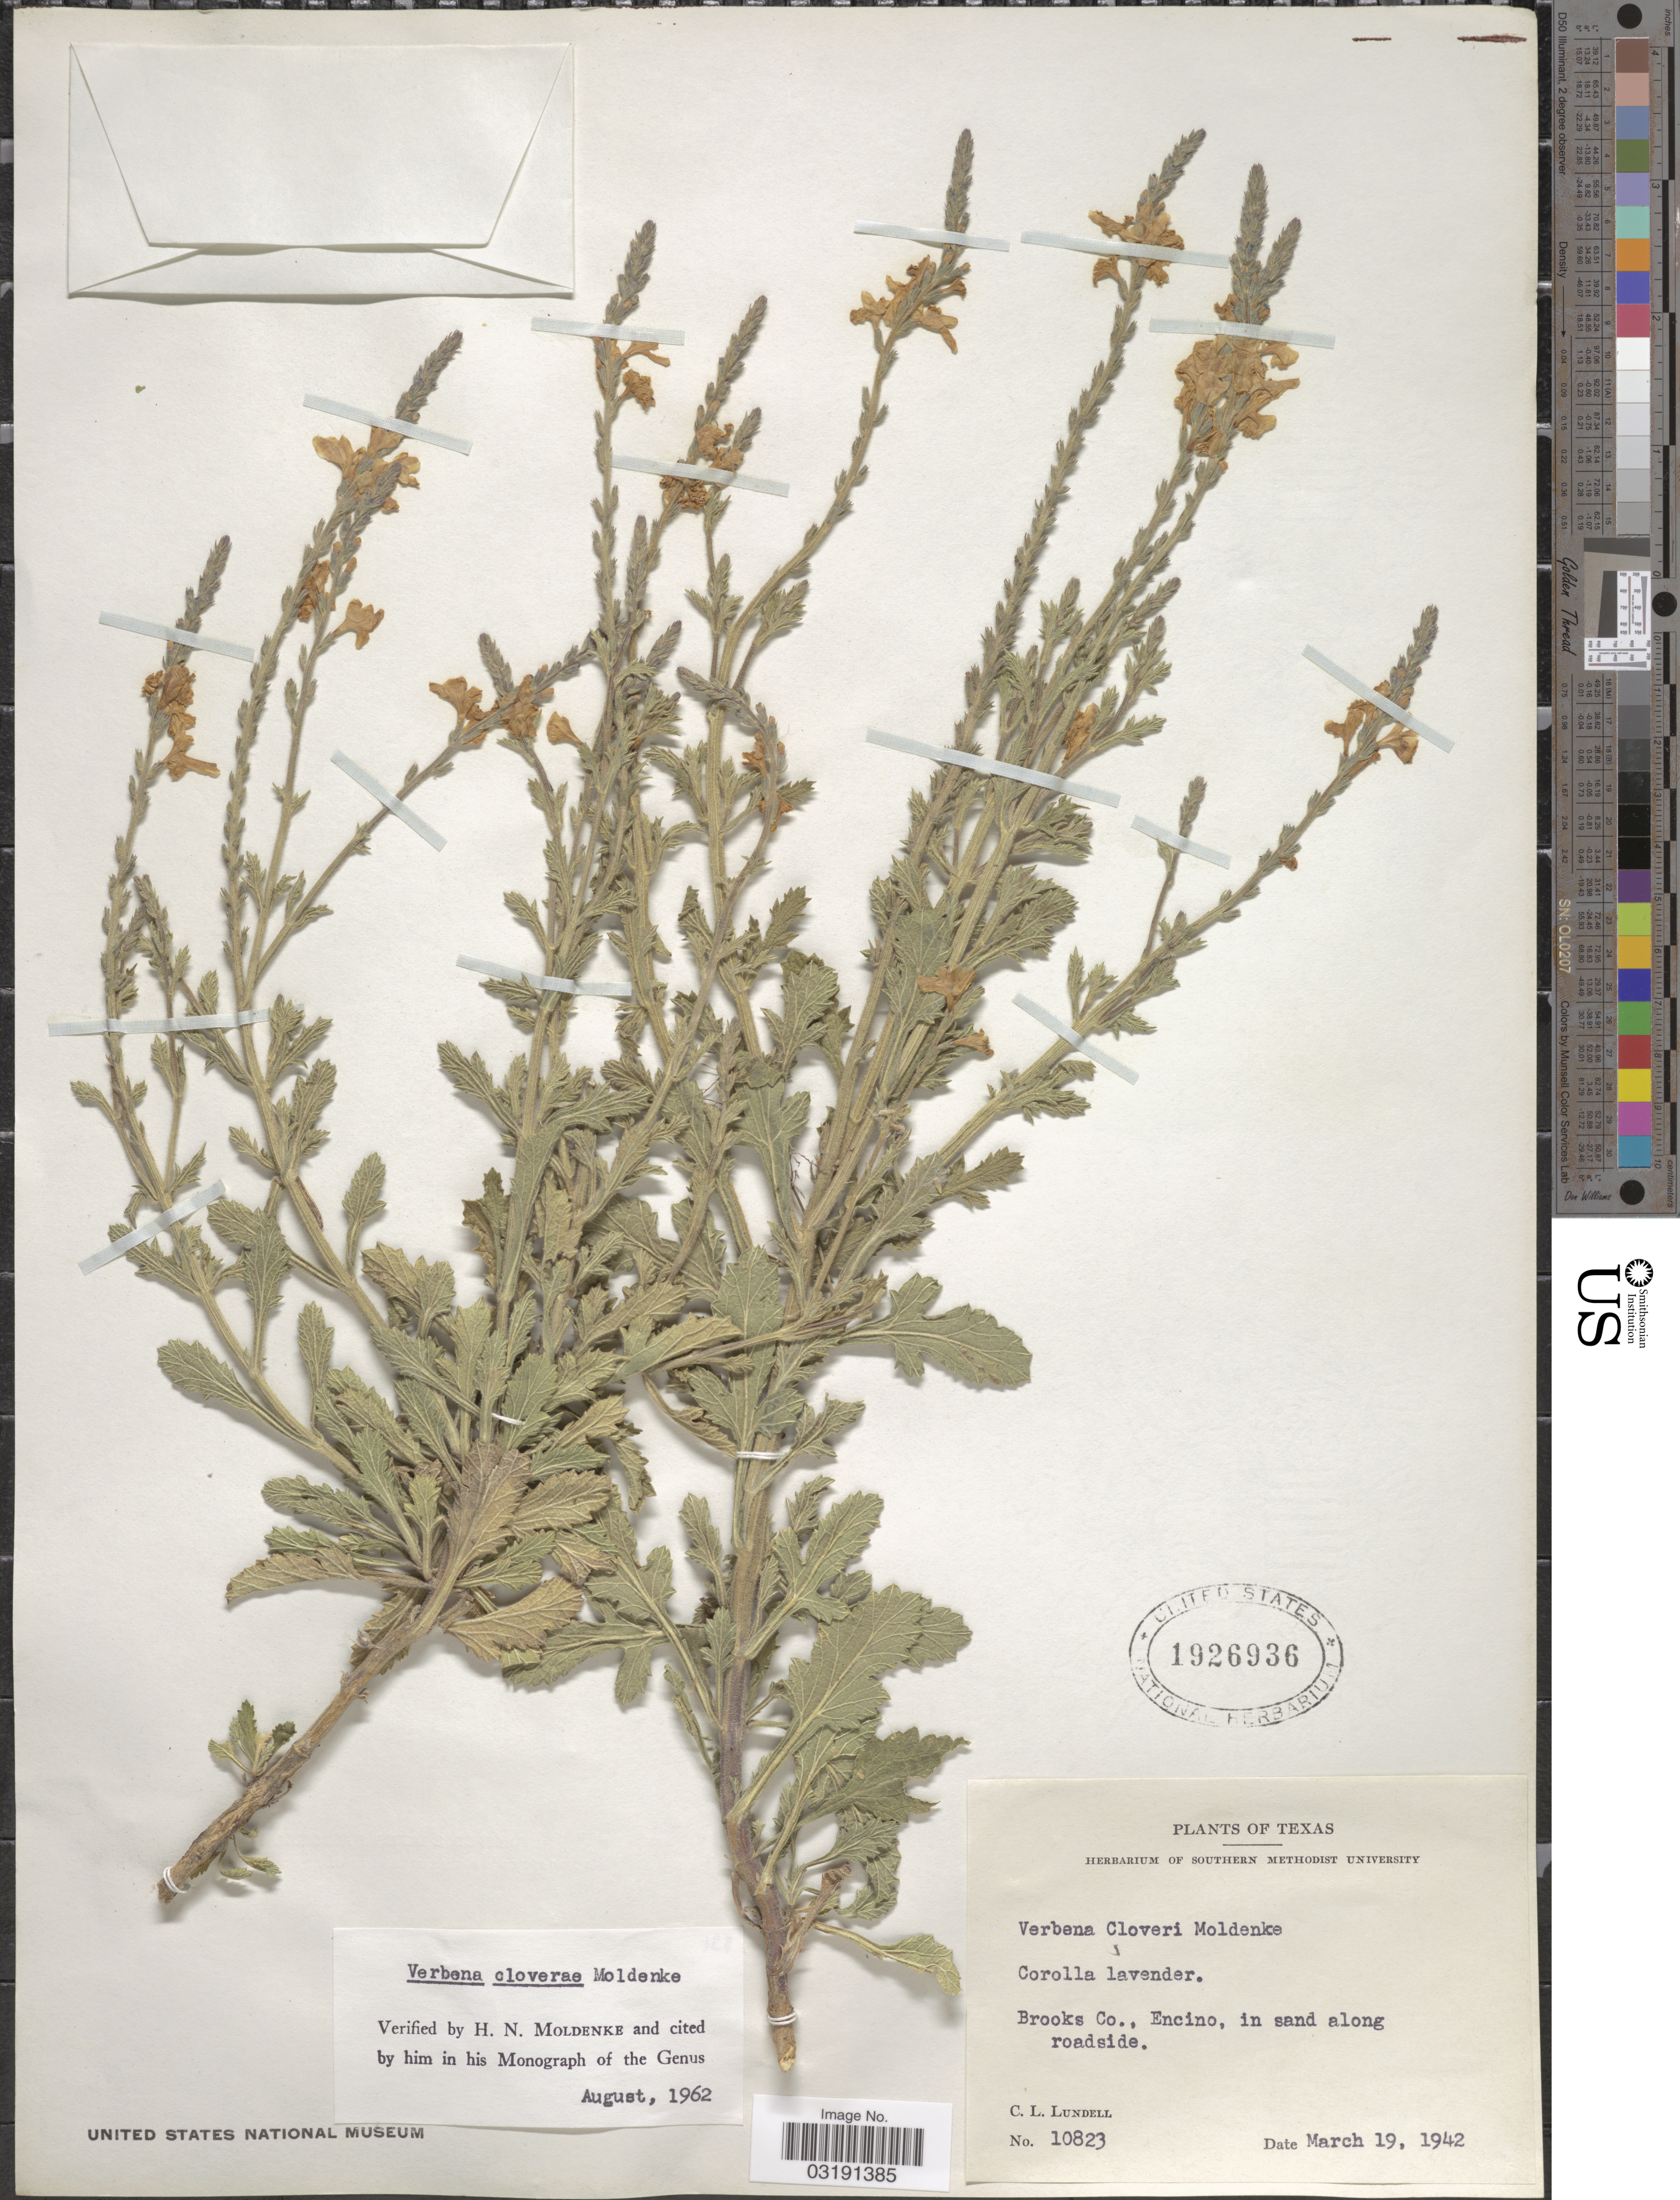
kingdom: Plantae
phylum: Tracheophyta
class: Magnoliopsida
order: Lamiales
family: Verbenaceae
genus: Verbena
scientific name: Verbena cloverae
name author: Moldenke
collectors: C. L. Lundell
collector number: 10823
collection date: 1942-03-19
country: United States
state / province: Texas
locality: Brooks Co., Encino, in sand along roadside.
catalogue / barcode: US 1926936